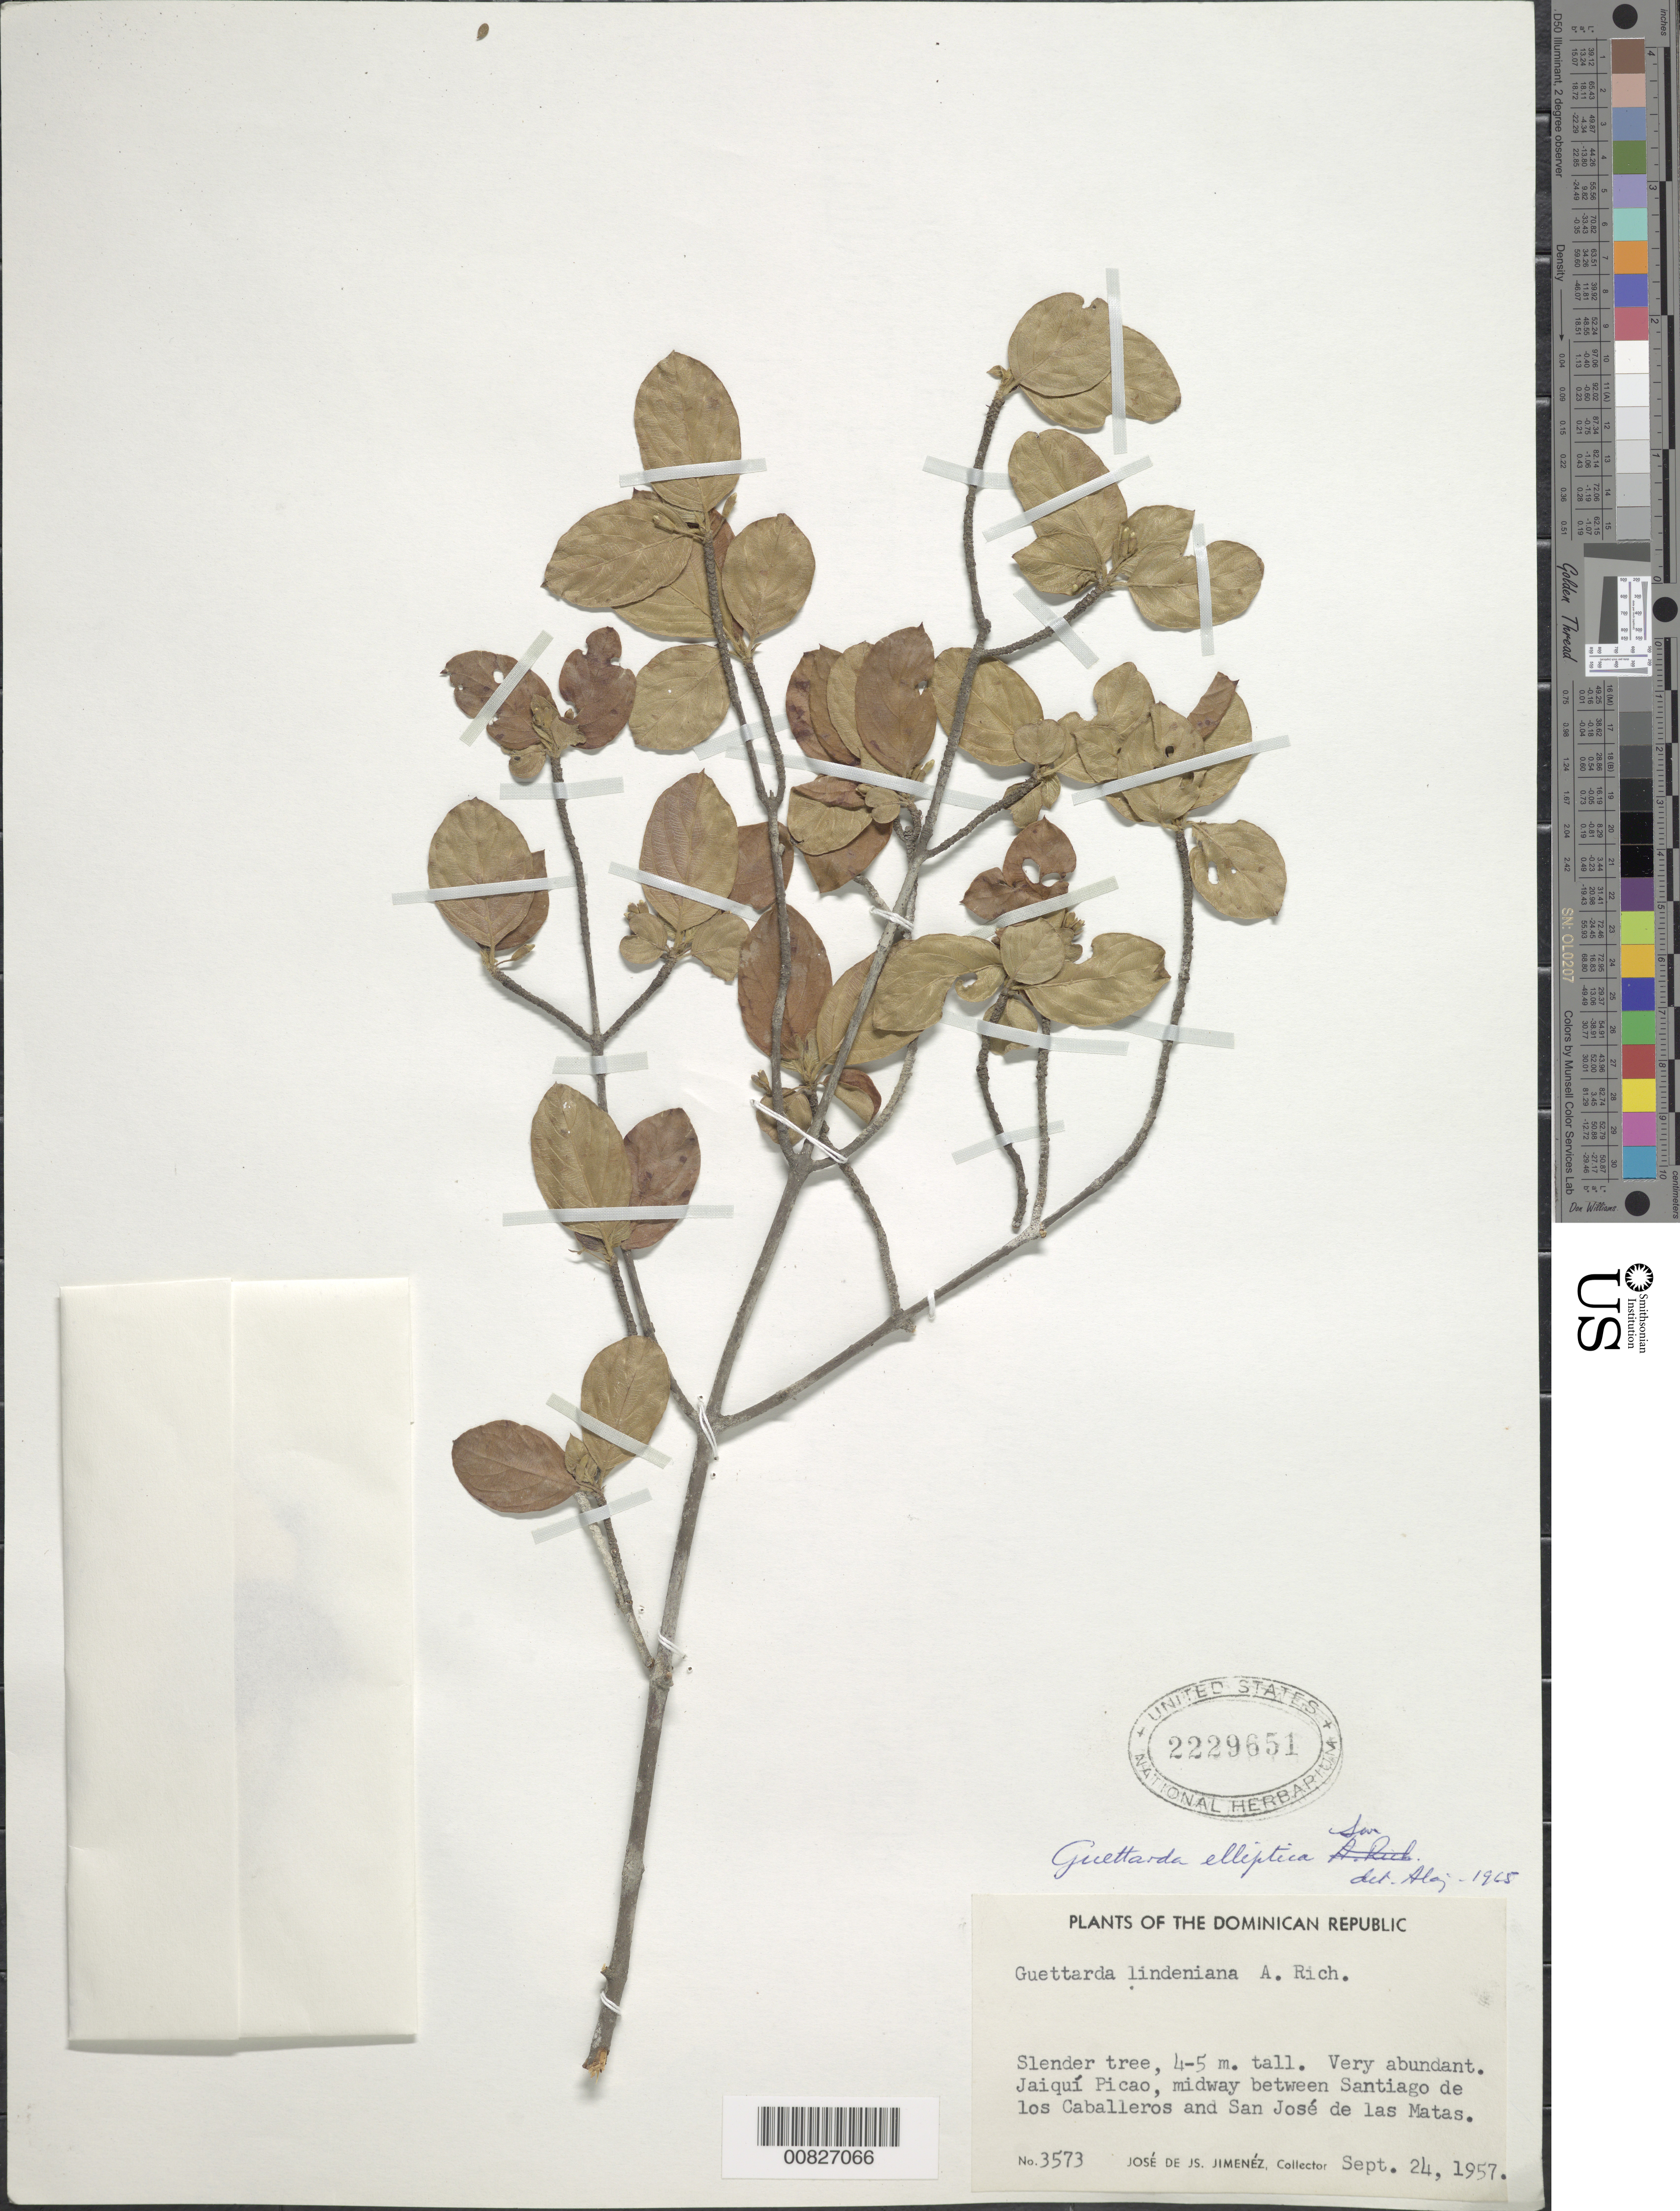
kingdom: Plantae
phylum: Tracheophyta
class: Magnoliopsida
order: Gentianales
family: Rubiaceae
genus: Guettarda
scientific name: Guettarda elliptica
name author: Sw.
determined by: Liogier, Alain H.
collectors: J. J. Jiménez Almonte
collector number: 3573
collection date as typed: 24 Sep 1957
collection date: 1957-09-24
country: Dominican Republic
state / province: Santiago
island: Hispaniola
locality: Jaiquí Picado, midway between Santiago de los Caballeros and San José de las Matas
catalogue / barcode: US 2229651